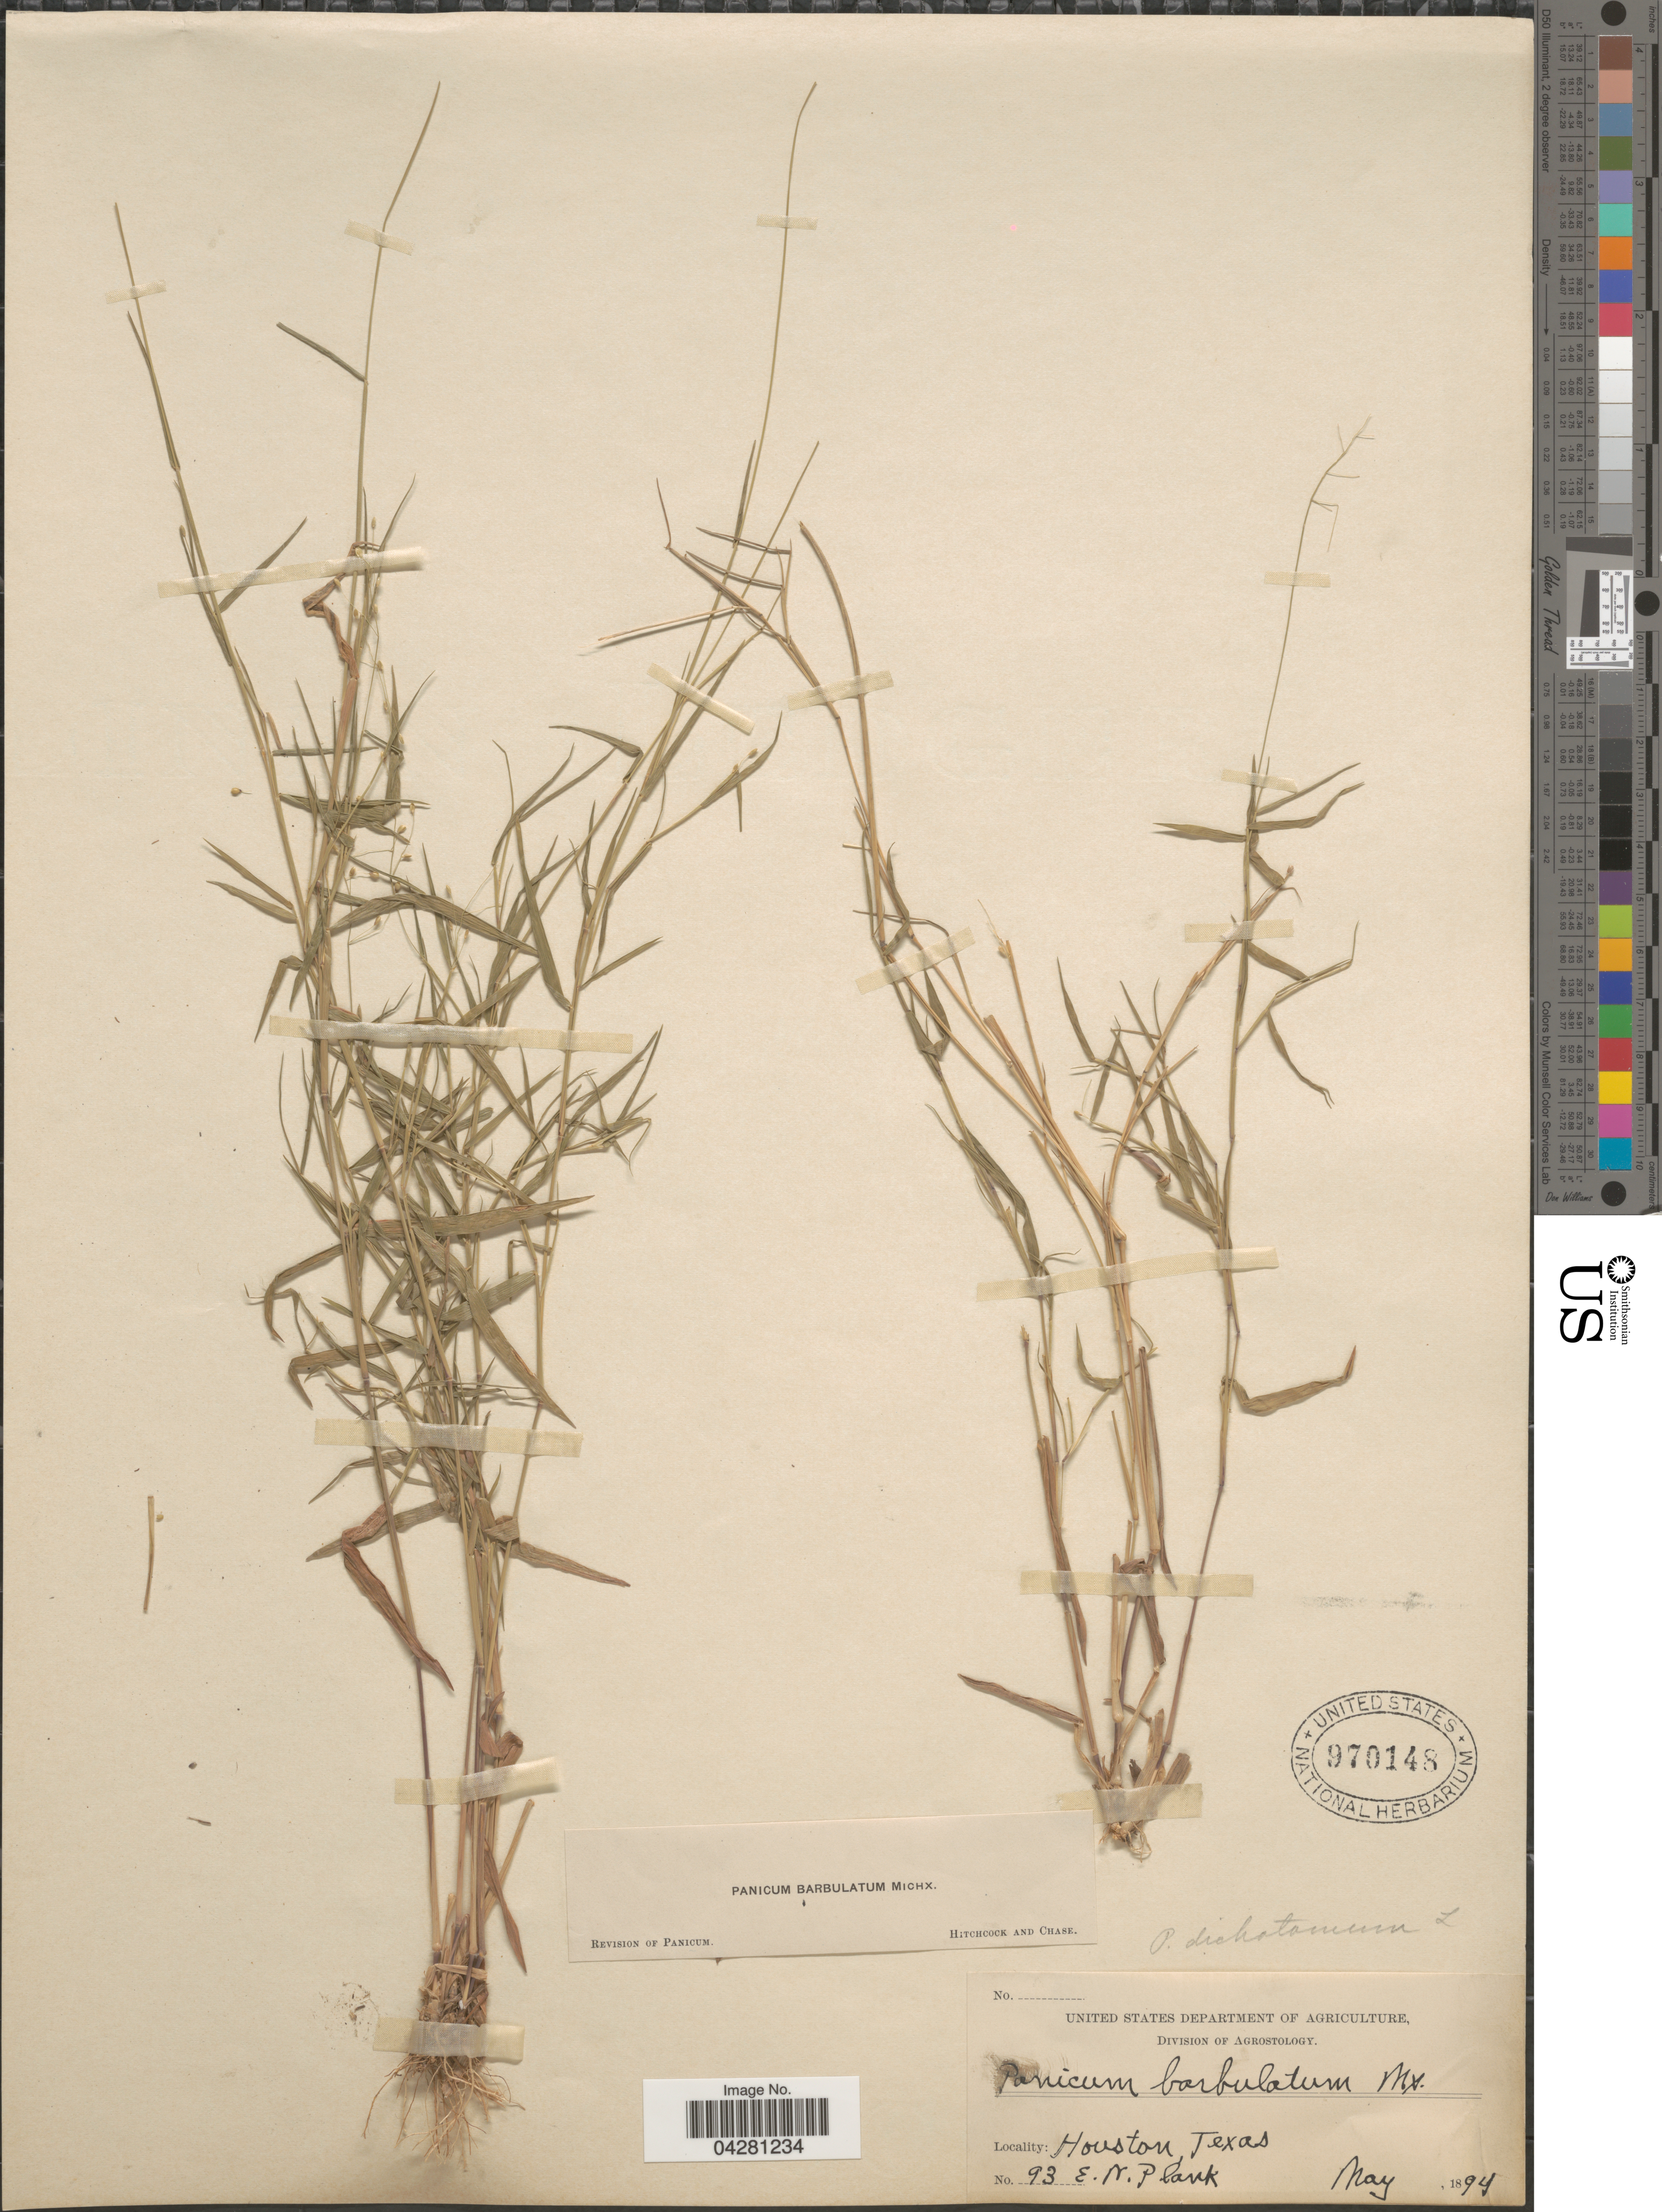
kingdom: Plantae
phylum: Tracheophyta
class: Liliopsida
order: Poales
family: Poaceae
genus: Dichanthelium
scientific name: Dichanthelium dichotomum var. dichotomum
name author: (L.) Gould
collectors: E. Plank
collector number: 93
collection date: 1894-05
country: United States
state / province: Texas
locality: Houston.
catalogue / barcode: US 970148